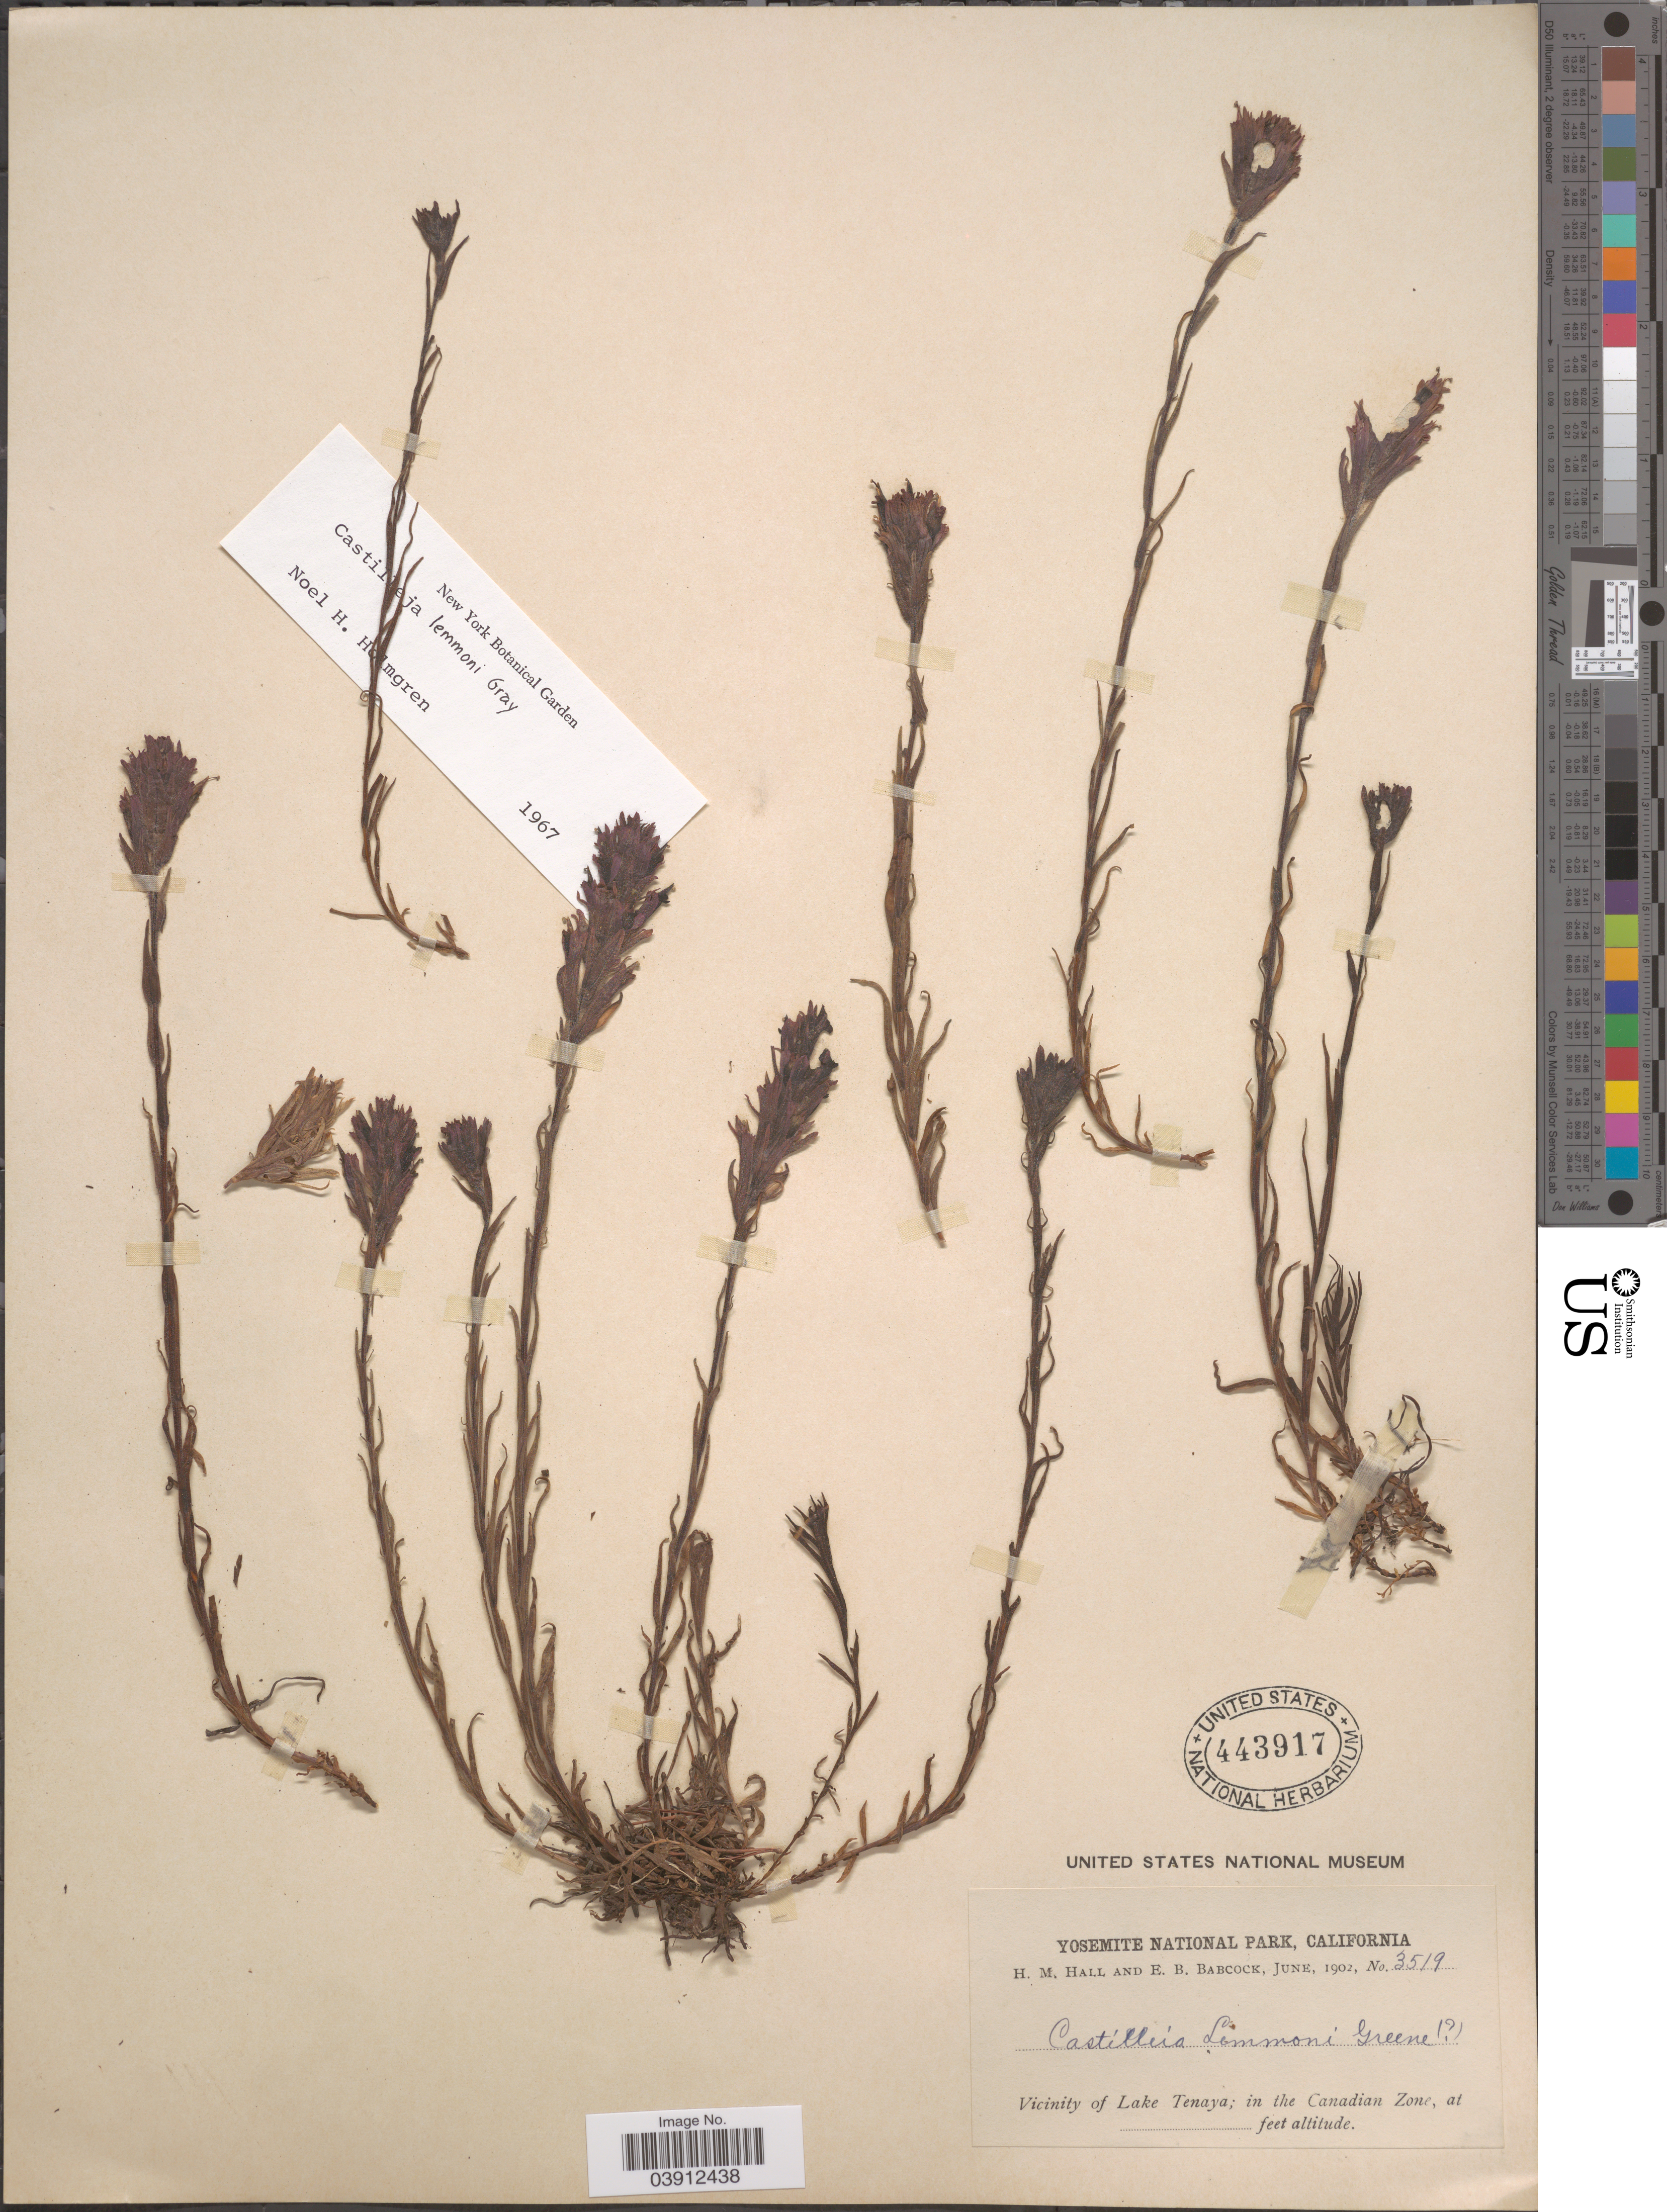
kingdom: Plantae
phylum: Tracheophyta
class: Magnoliopsida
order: Lamiales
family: Orobanchaceae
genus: Castilleja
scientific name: Castilleja lemmonii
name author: A. Gray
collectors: H. M. Hall & E. B. Babcock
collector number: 3519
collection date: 1902-06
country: United States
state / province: California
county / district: Mariposa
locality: Yosemite National Park. Vicinity of Lake Tenaya; in the Canadian Zone.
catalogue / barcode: US 443917